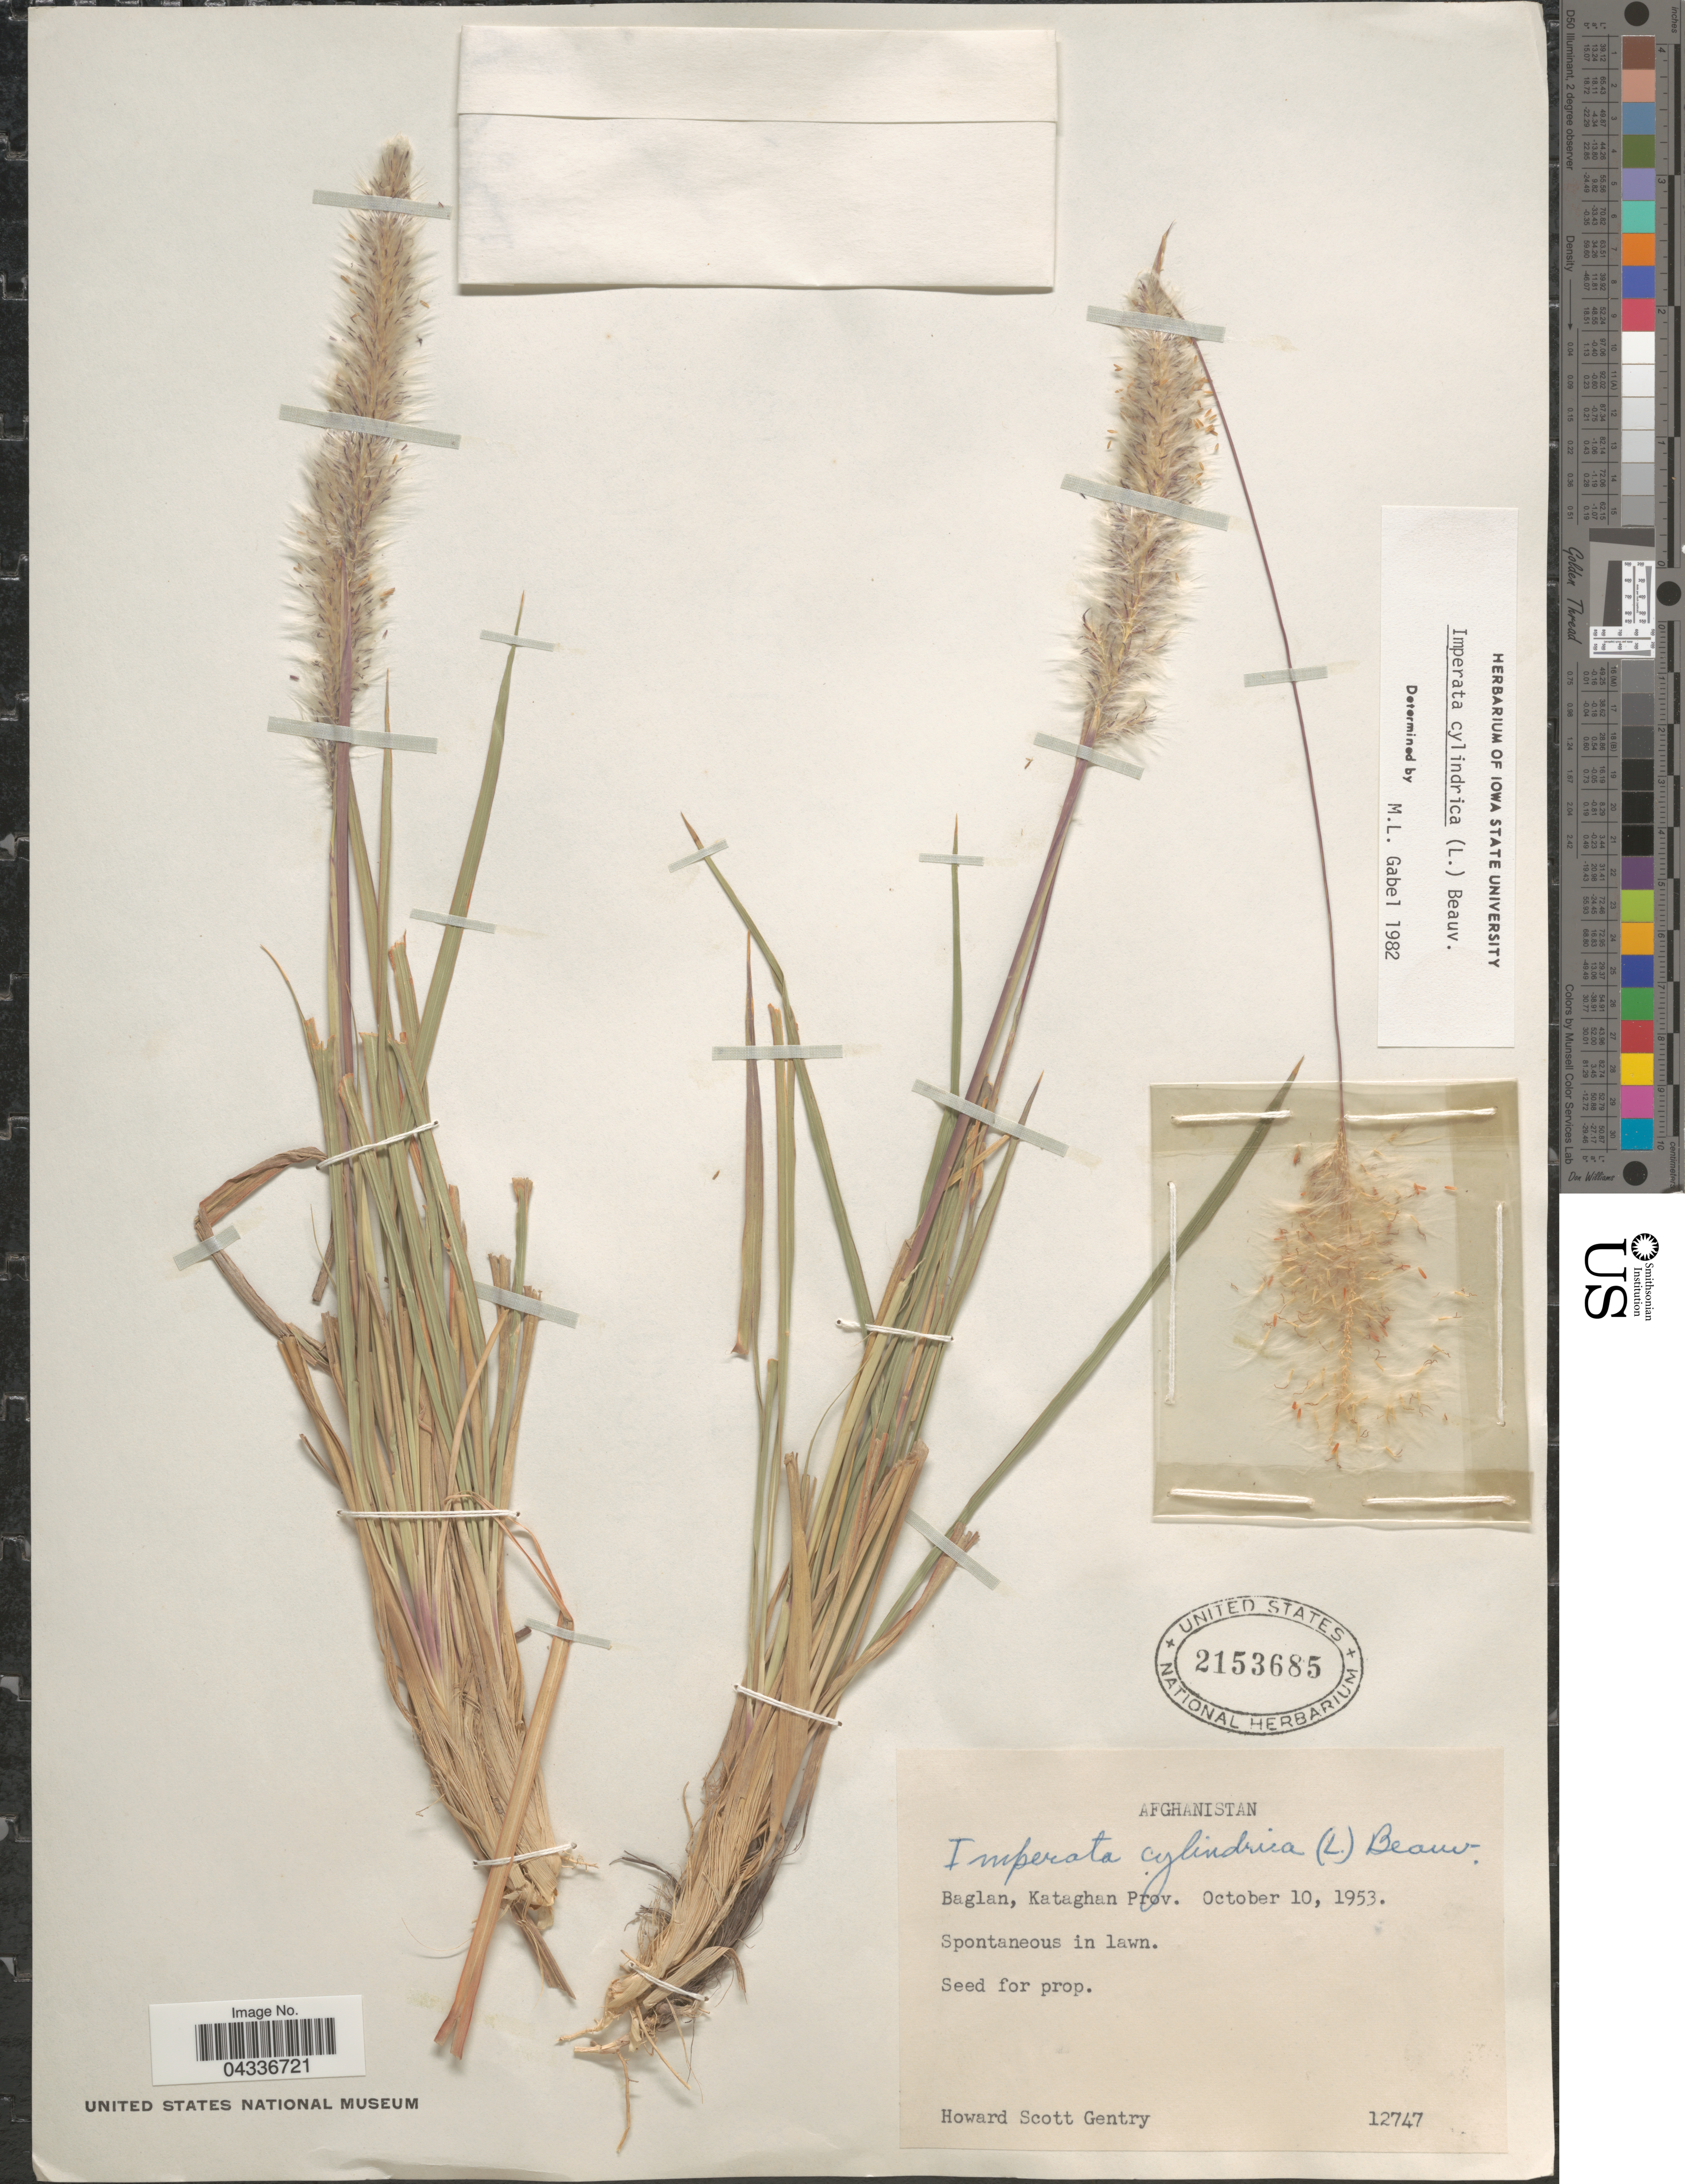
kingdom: Plantae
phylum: Tracheophyta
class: Liliopsida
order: Poales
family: Poaceae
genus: Imperata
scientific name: Imperata cylindrica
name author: (L.) P. Beauv.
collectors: H. S. Gentry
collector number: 12747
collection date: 1953-10-10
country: Afghanistan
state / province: Baghlan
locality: Baglan, Kataghan Prov.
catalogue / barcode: US 2153685